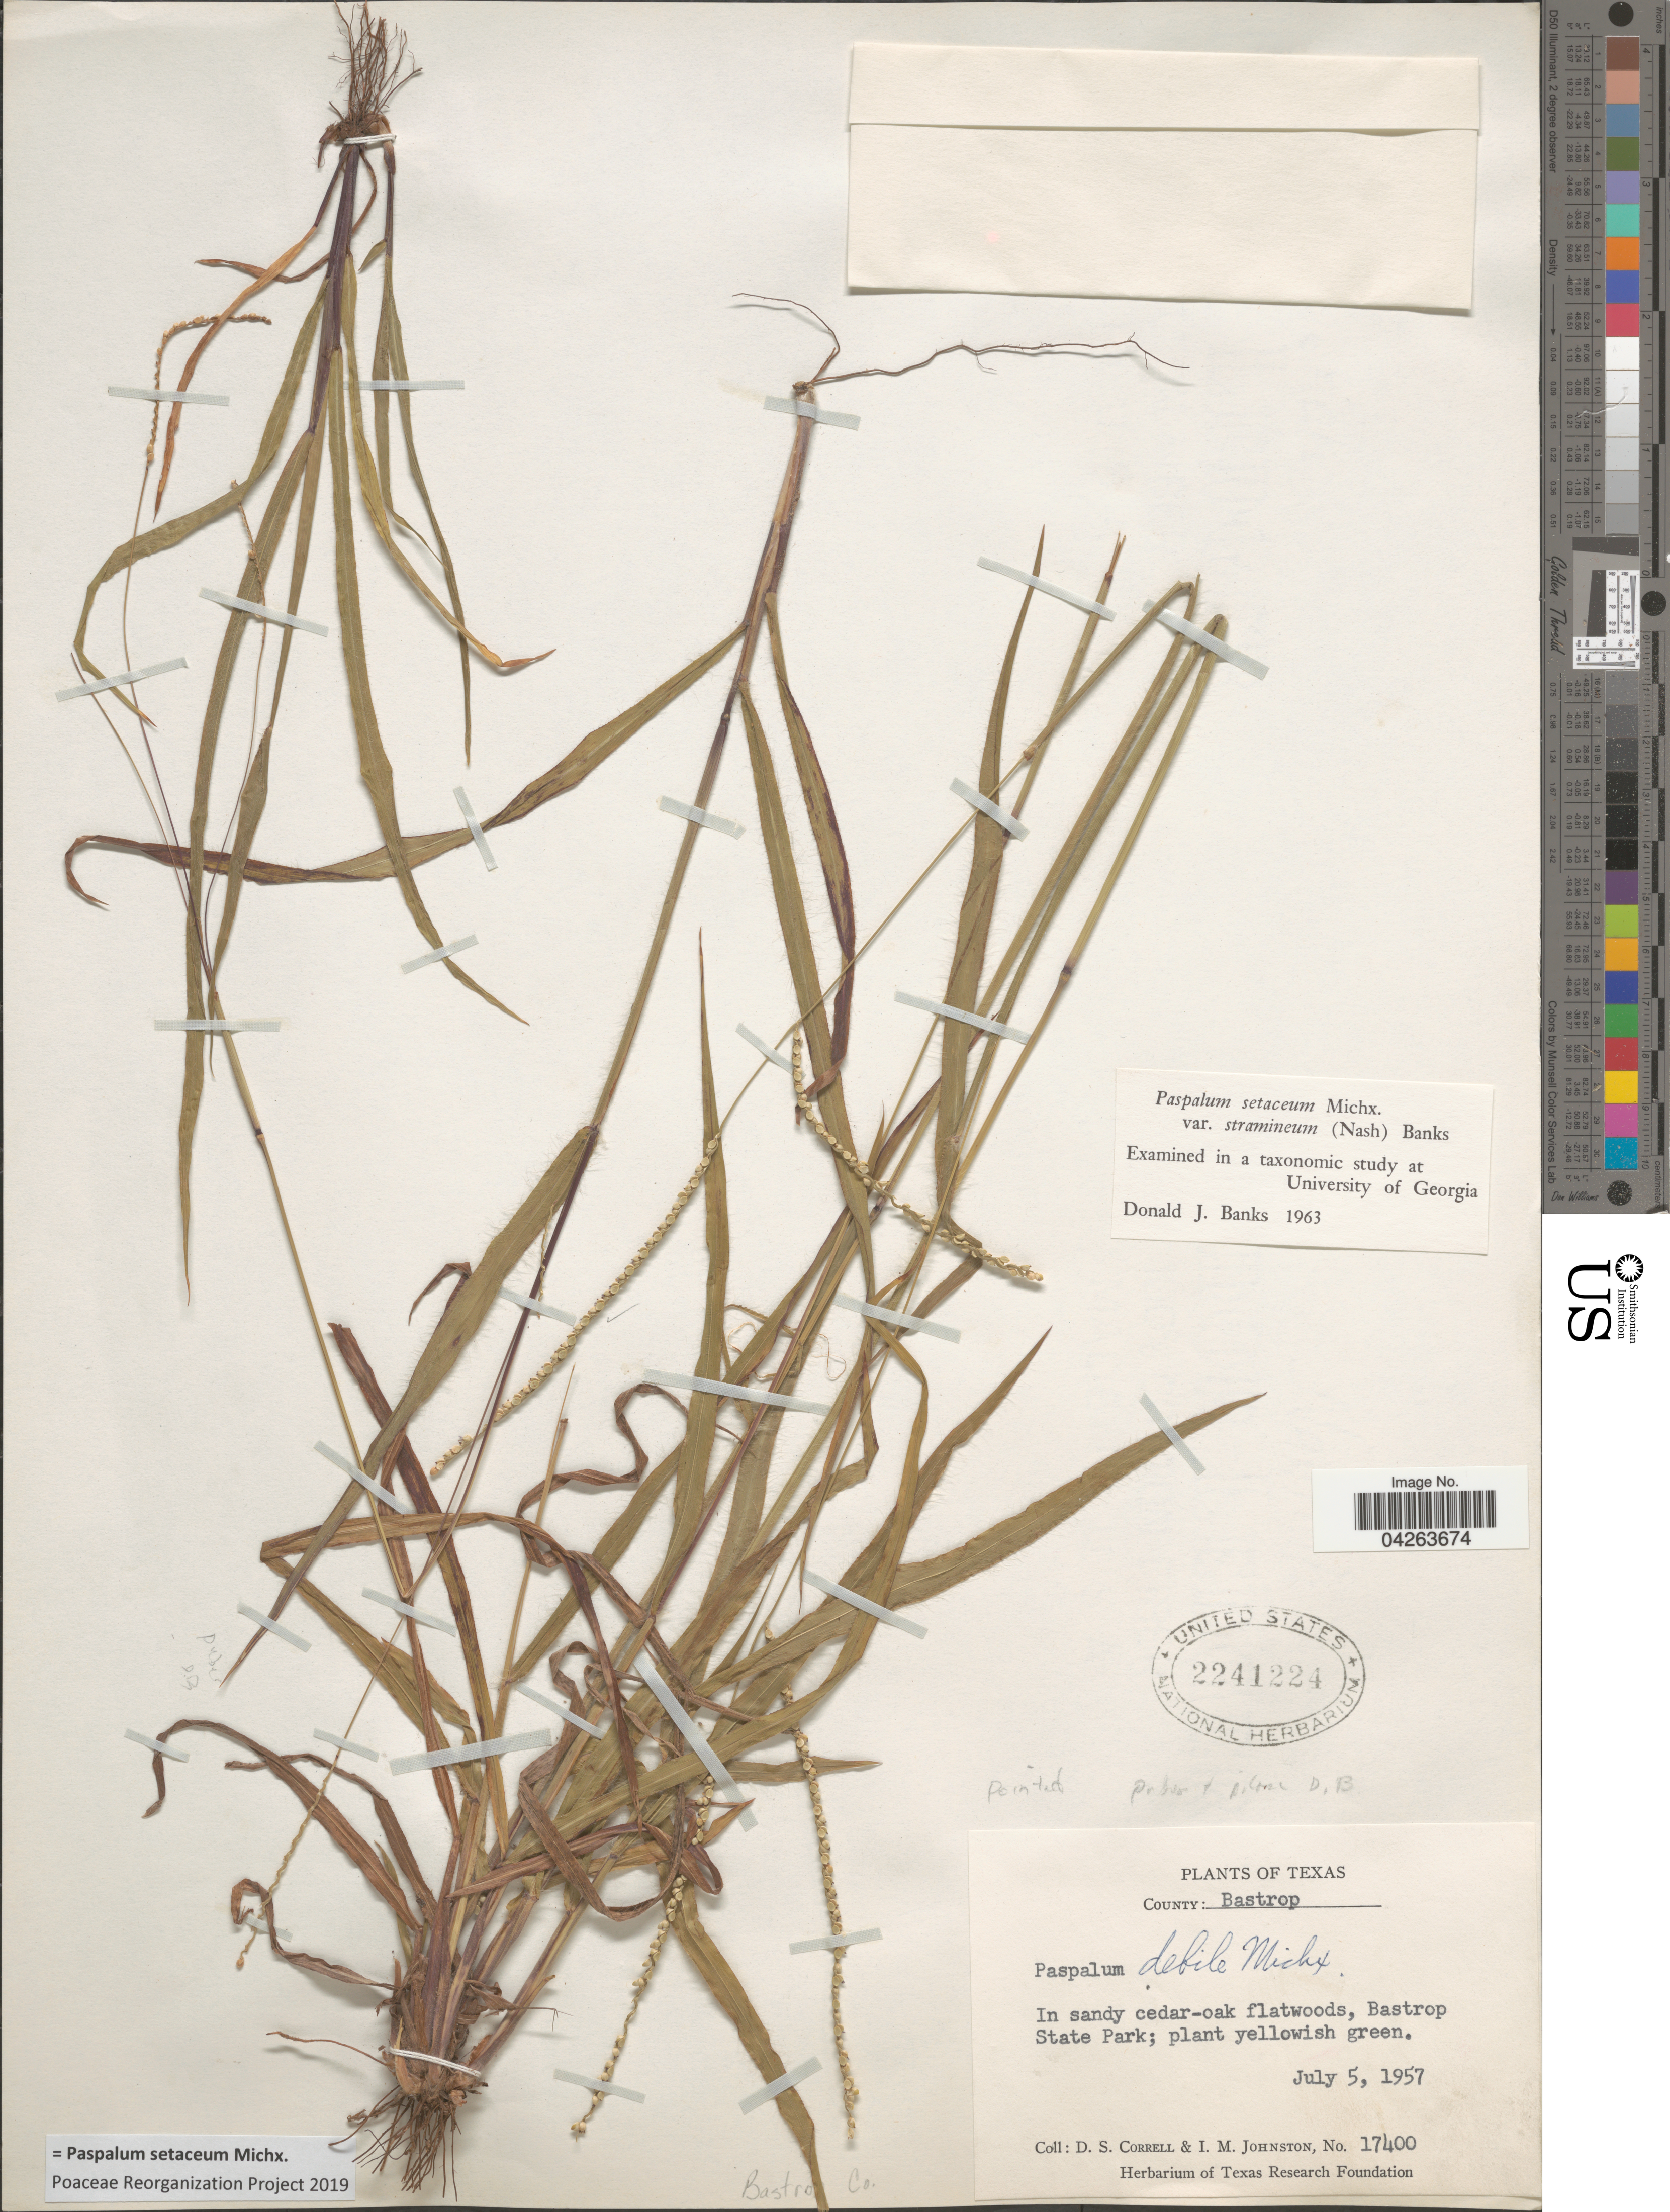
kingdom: Plantae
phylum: Tracheophyta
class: Liliopsida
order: Poales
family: Poaceae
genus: Paspalum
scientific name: Paspalum setaceum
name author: Michx.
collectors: D. S. Correll & I.M. Johnston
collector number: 17400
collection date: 1957-07-05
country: United States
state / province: Texas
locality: County: Bastrop. In sandy ceder-oak flatwoods, Bastrop State Park.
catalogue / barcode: US 2241224